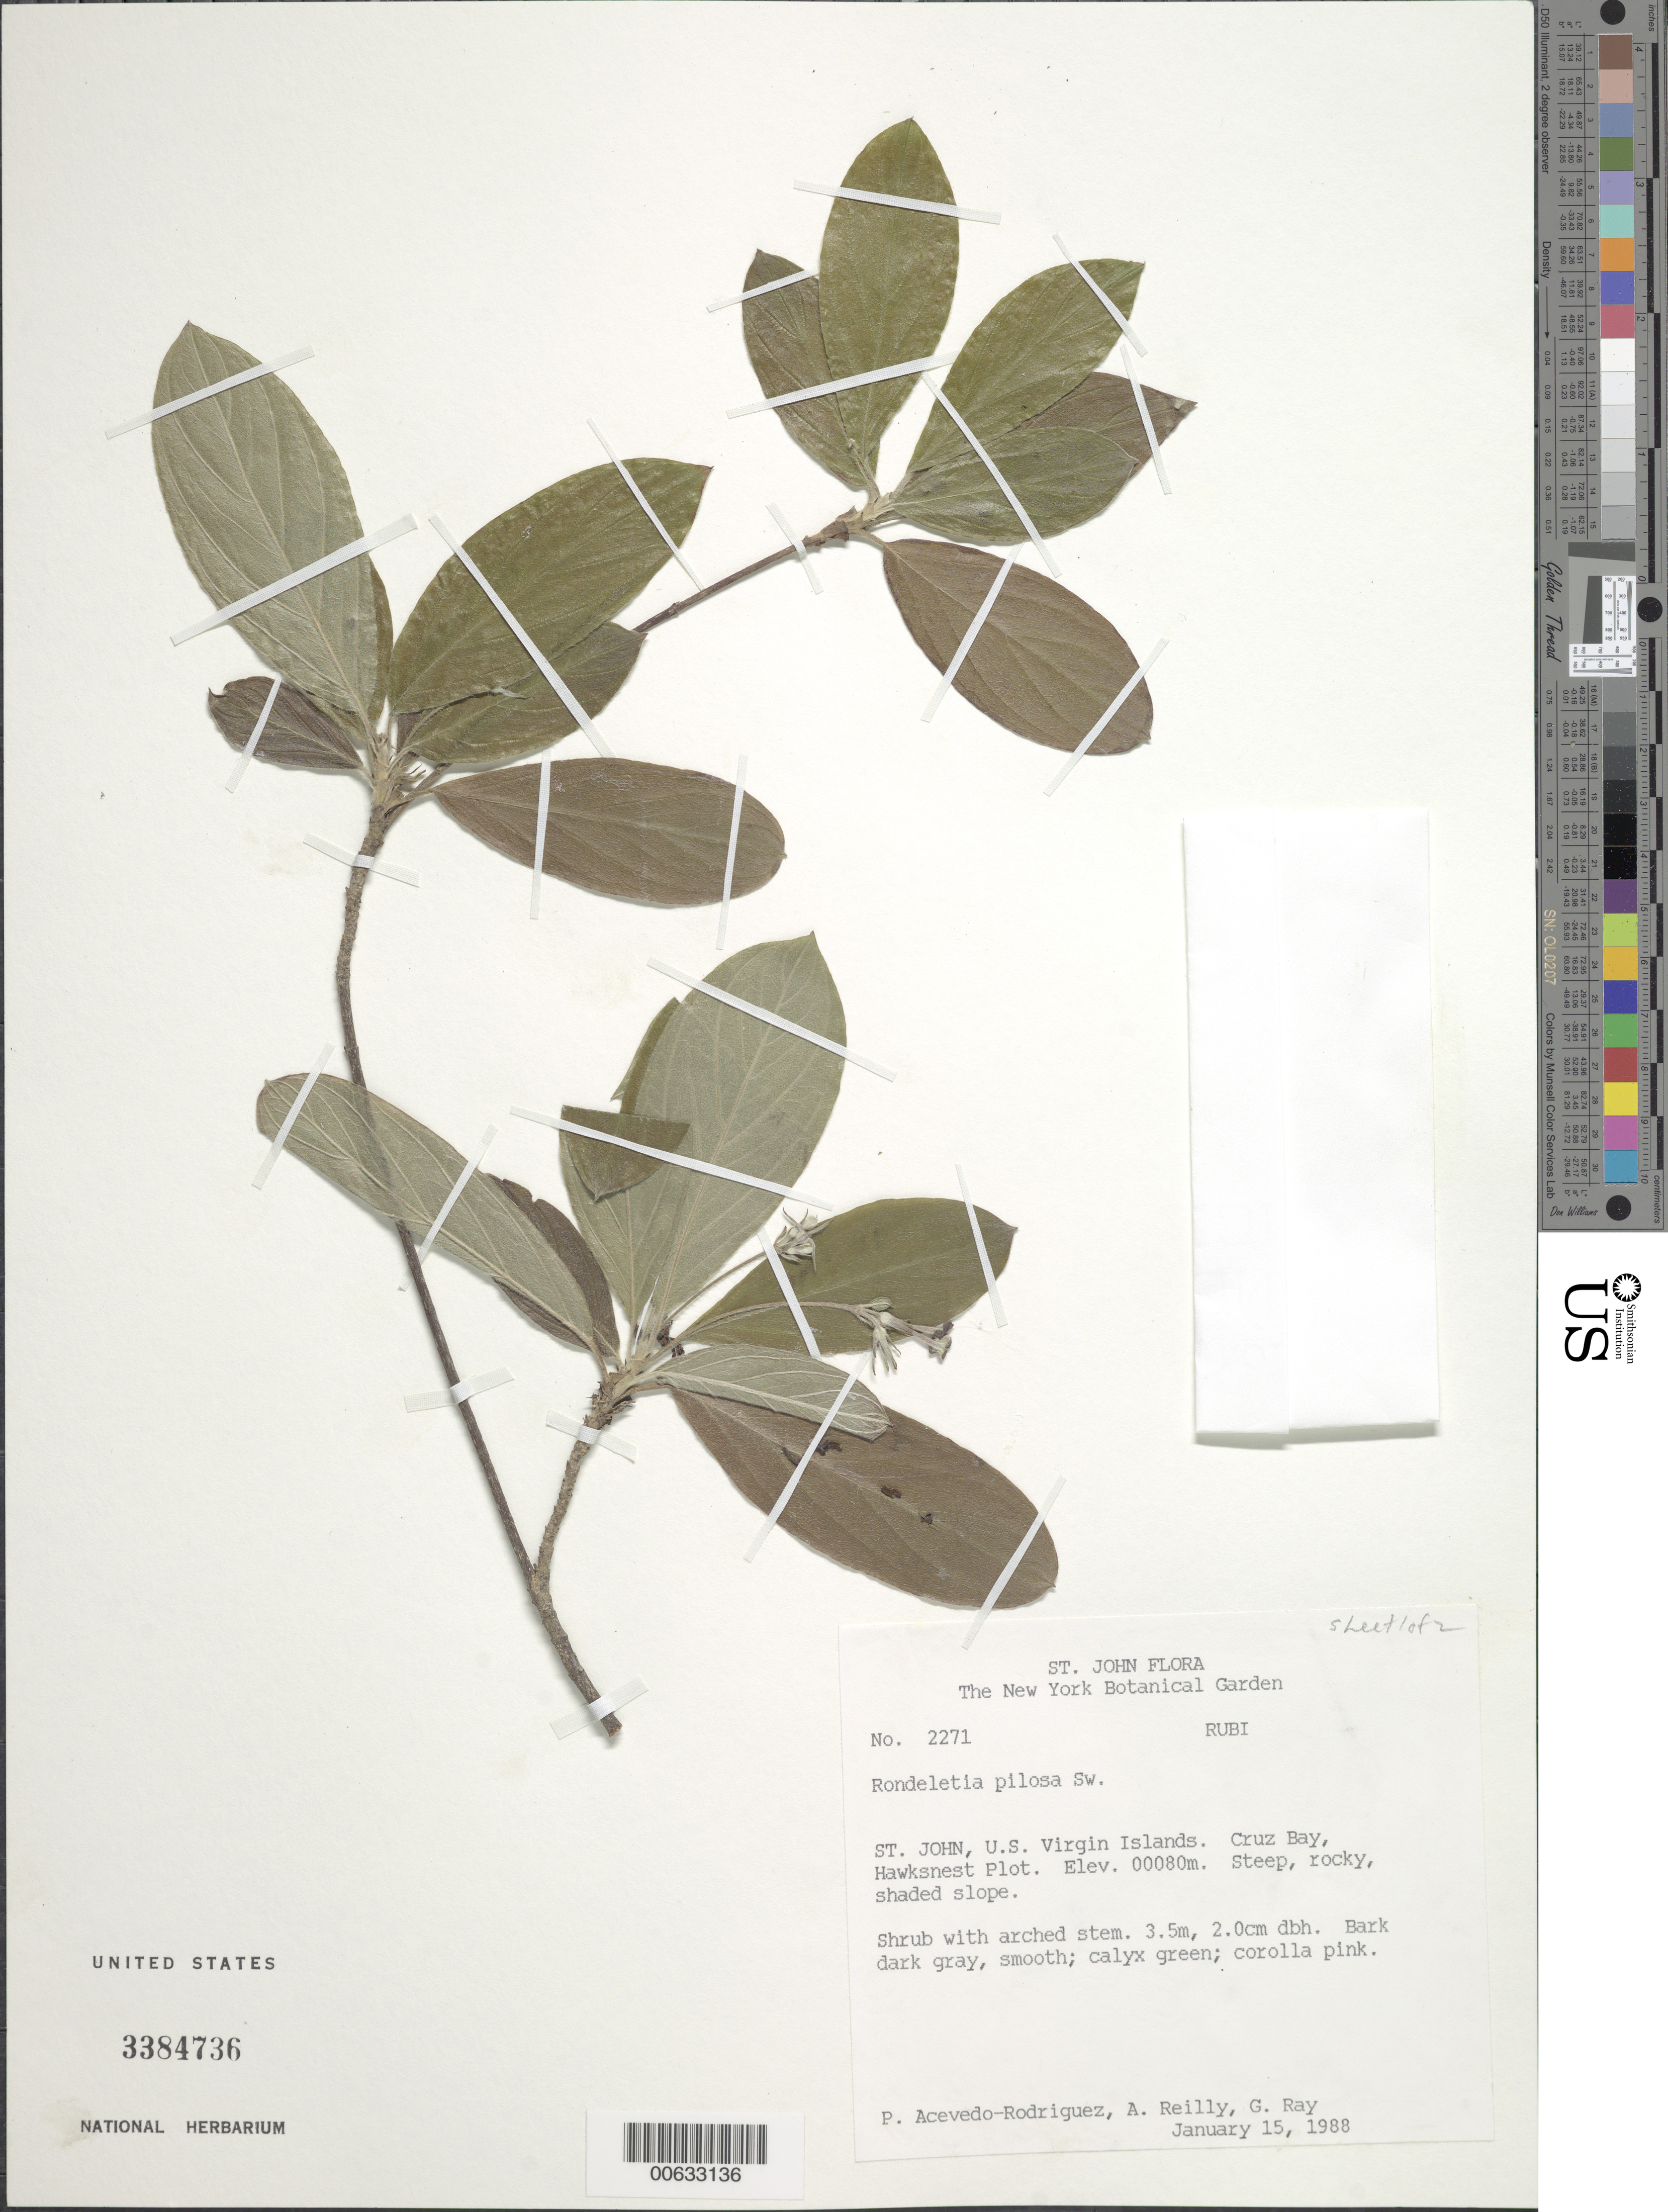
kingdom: Plantae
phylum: Tracheophyta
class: Magnoliopsida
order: Gentianales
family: Rubiaceae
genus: Rondeletia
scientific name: Rondeletia pilosa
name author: Sw.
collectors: P. Acevedo-Rodr.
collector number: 2271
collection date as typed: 15 Jan 1988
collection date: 1988-01-15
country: U.S. Virgin Islands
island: St. John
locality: Cruz Bay Quarter; Hawksnest Plot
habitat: Steep, rocky, shaded slope.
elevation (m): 80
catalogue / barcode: US 3384736